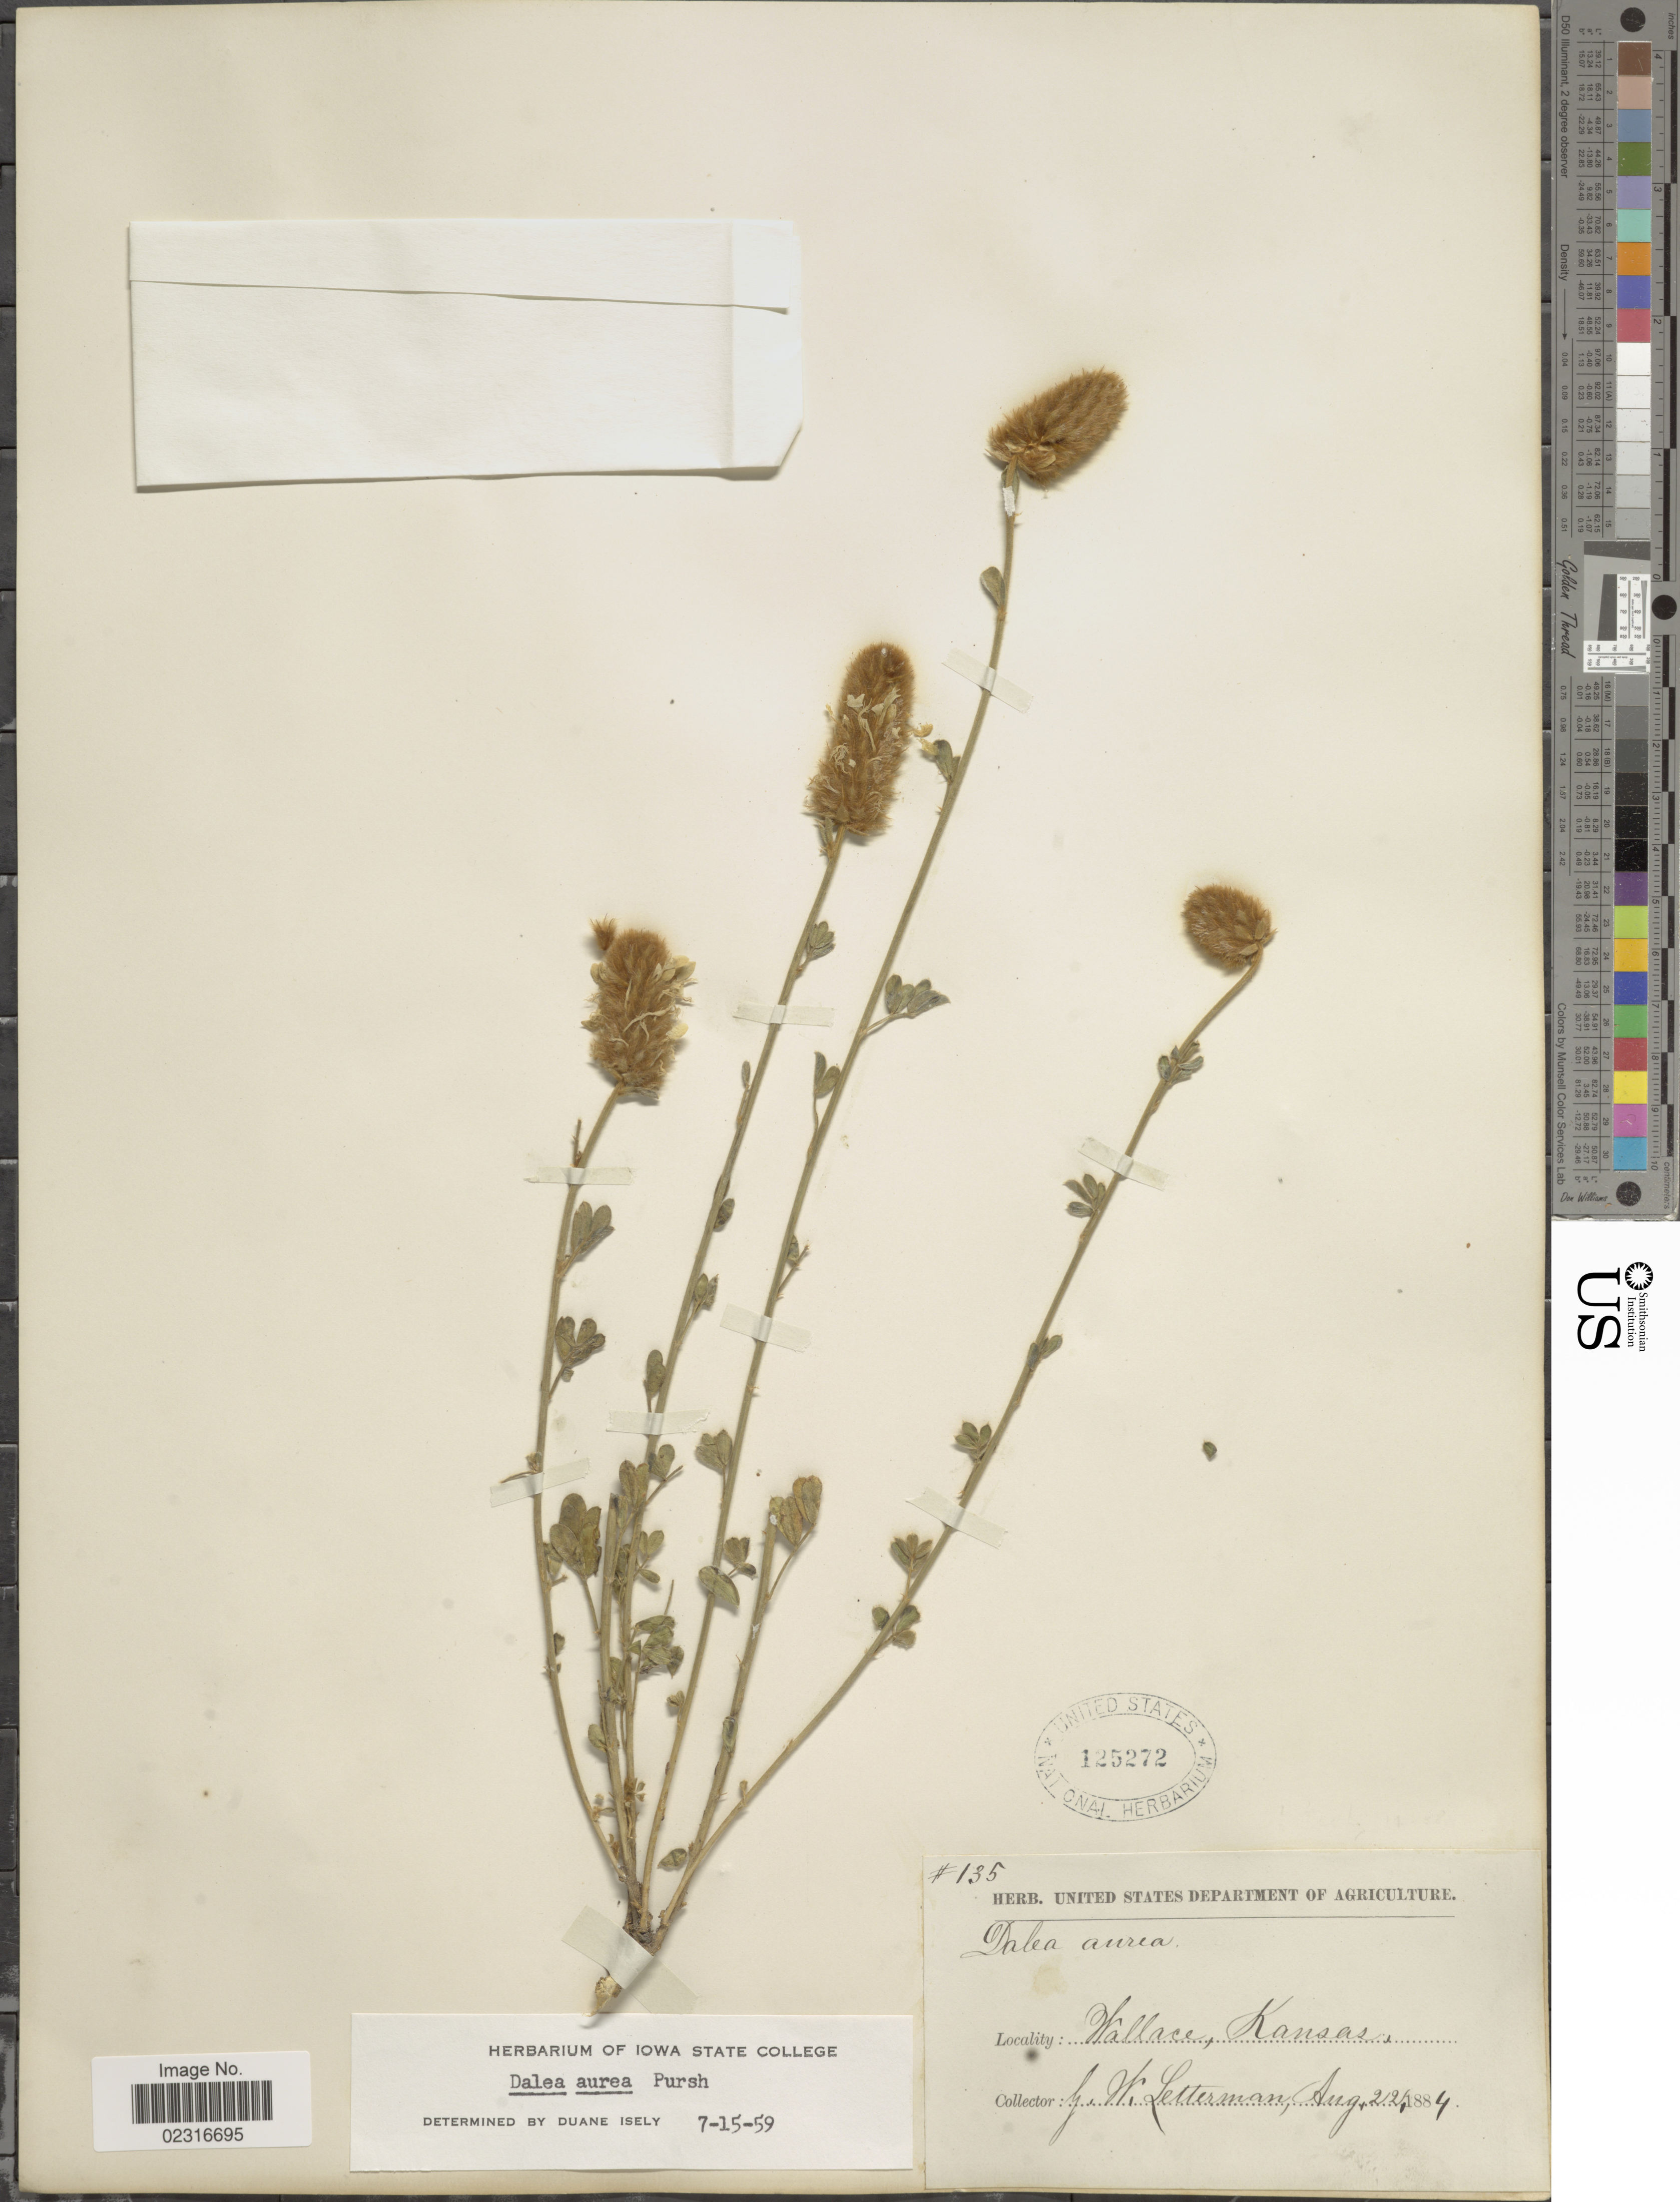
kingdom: Plantae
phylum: Tracheophyta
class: Magnoliopsida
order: Fabales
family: Fabaceae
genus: Dalea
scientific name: Dalea aurea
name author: Nutt. ex Pursh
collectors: G. W. Letterman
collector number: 135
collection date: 1884-08-22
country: United States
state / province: Kansas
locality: Wallace.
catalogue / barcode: US 125272